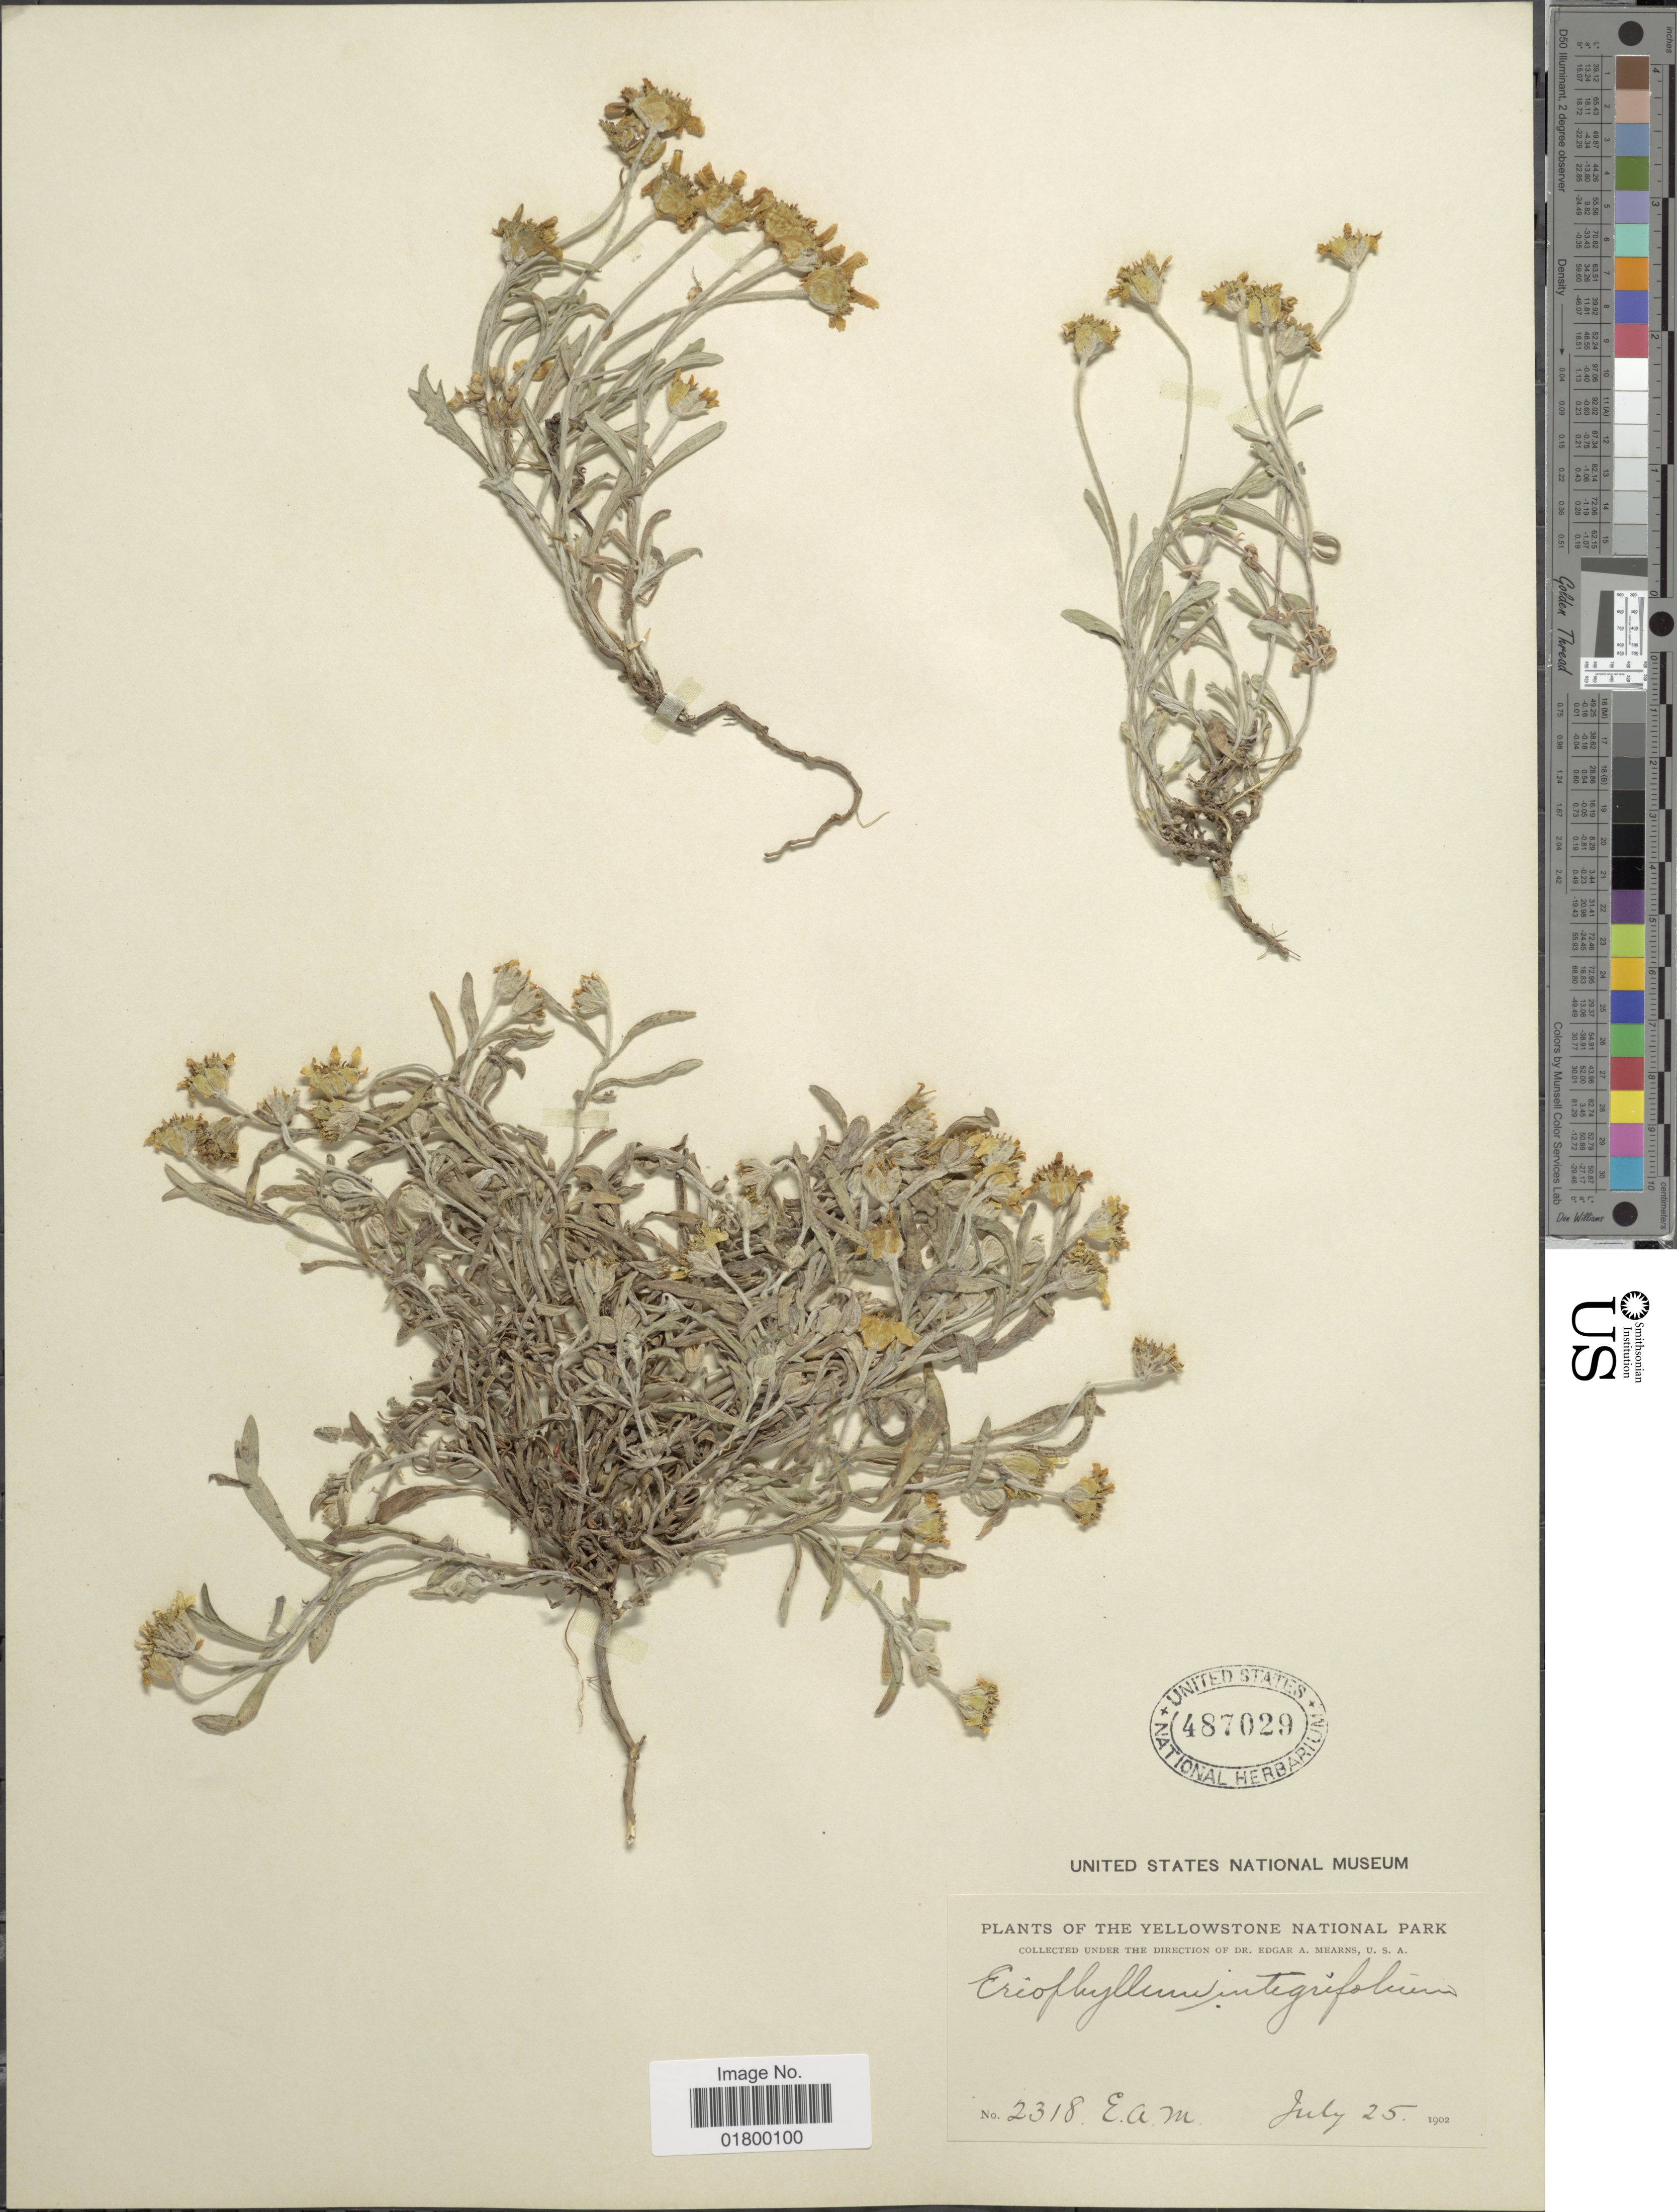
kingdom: Plantae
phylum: Tracheophyta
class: Magnoliopsida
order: Asterales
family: Asteraceae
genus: Eriophyllum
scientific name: Eriophyllum integrifolium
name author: (Hook.) Greene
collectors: E. A. Mearns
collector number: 2318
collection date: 1902-07-25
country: United States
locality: The Yellowstone National Park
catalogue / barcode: US 487029